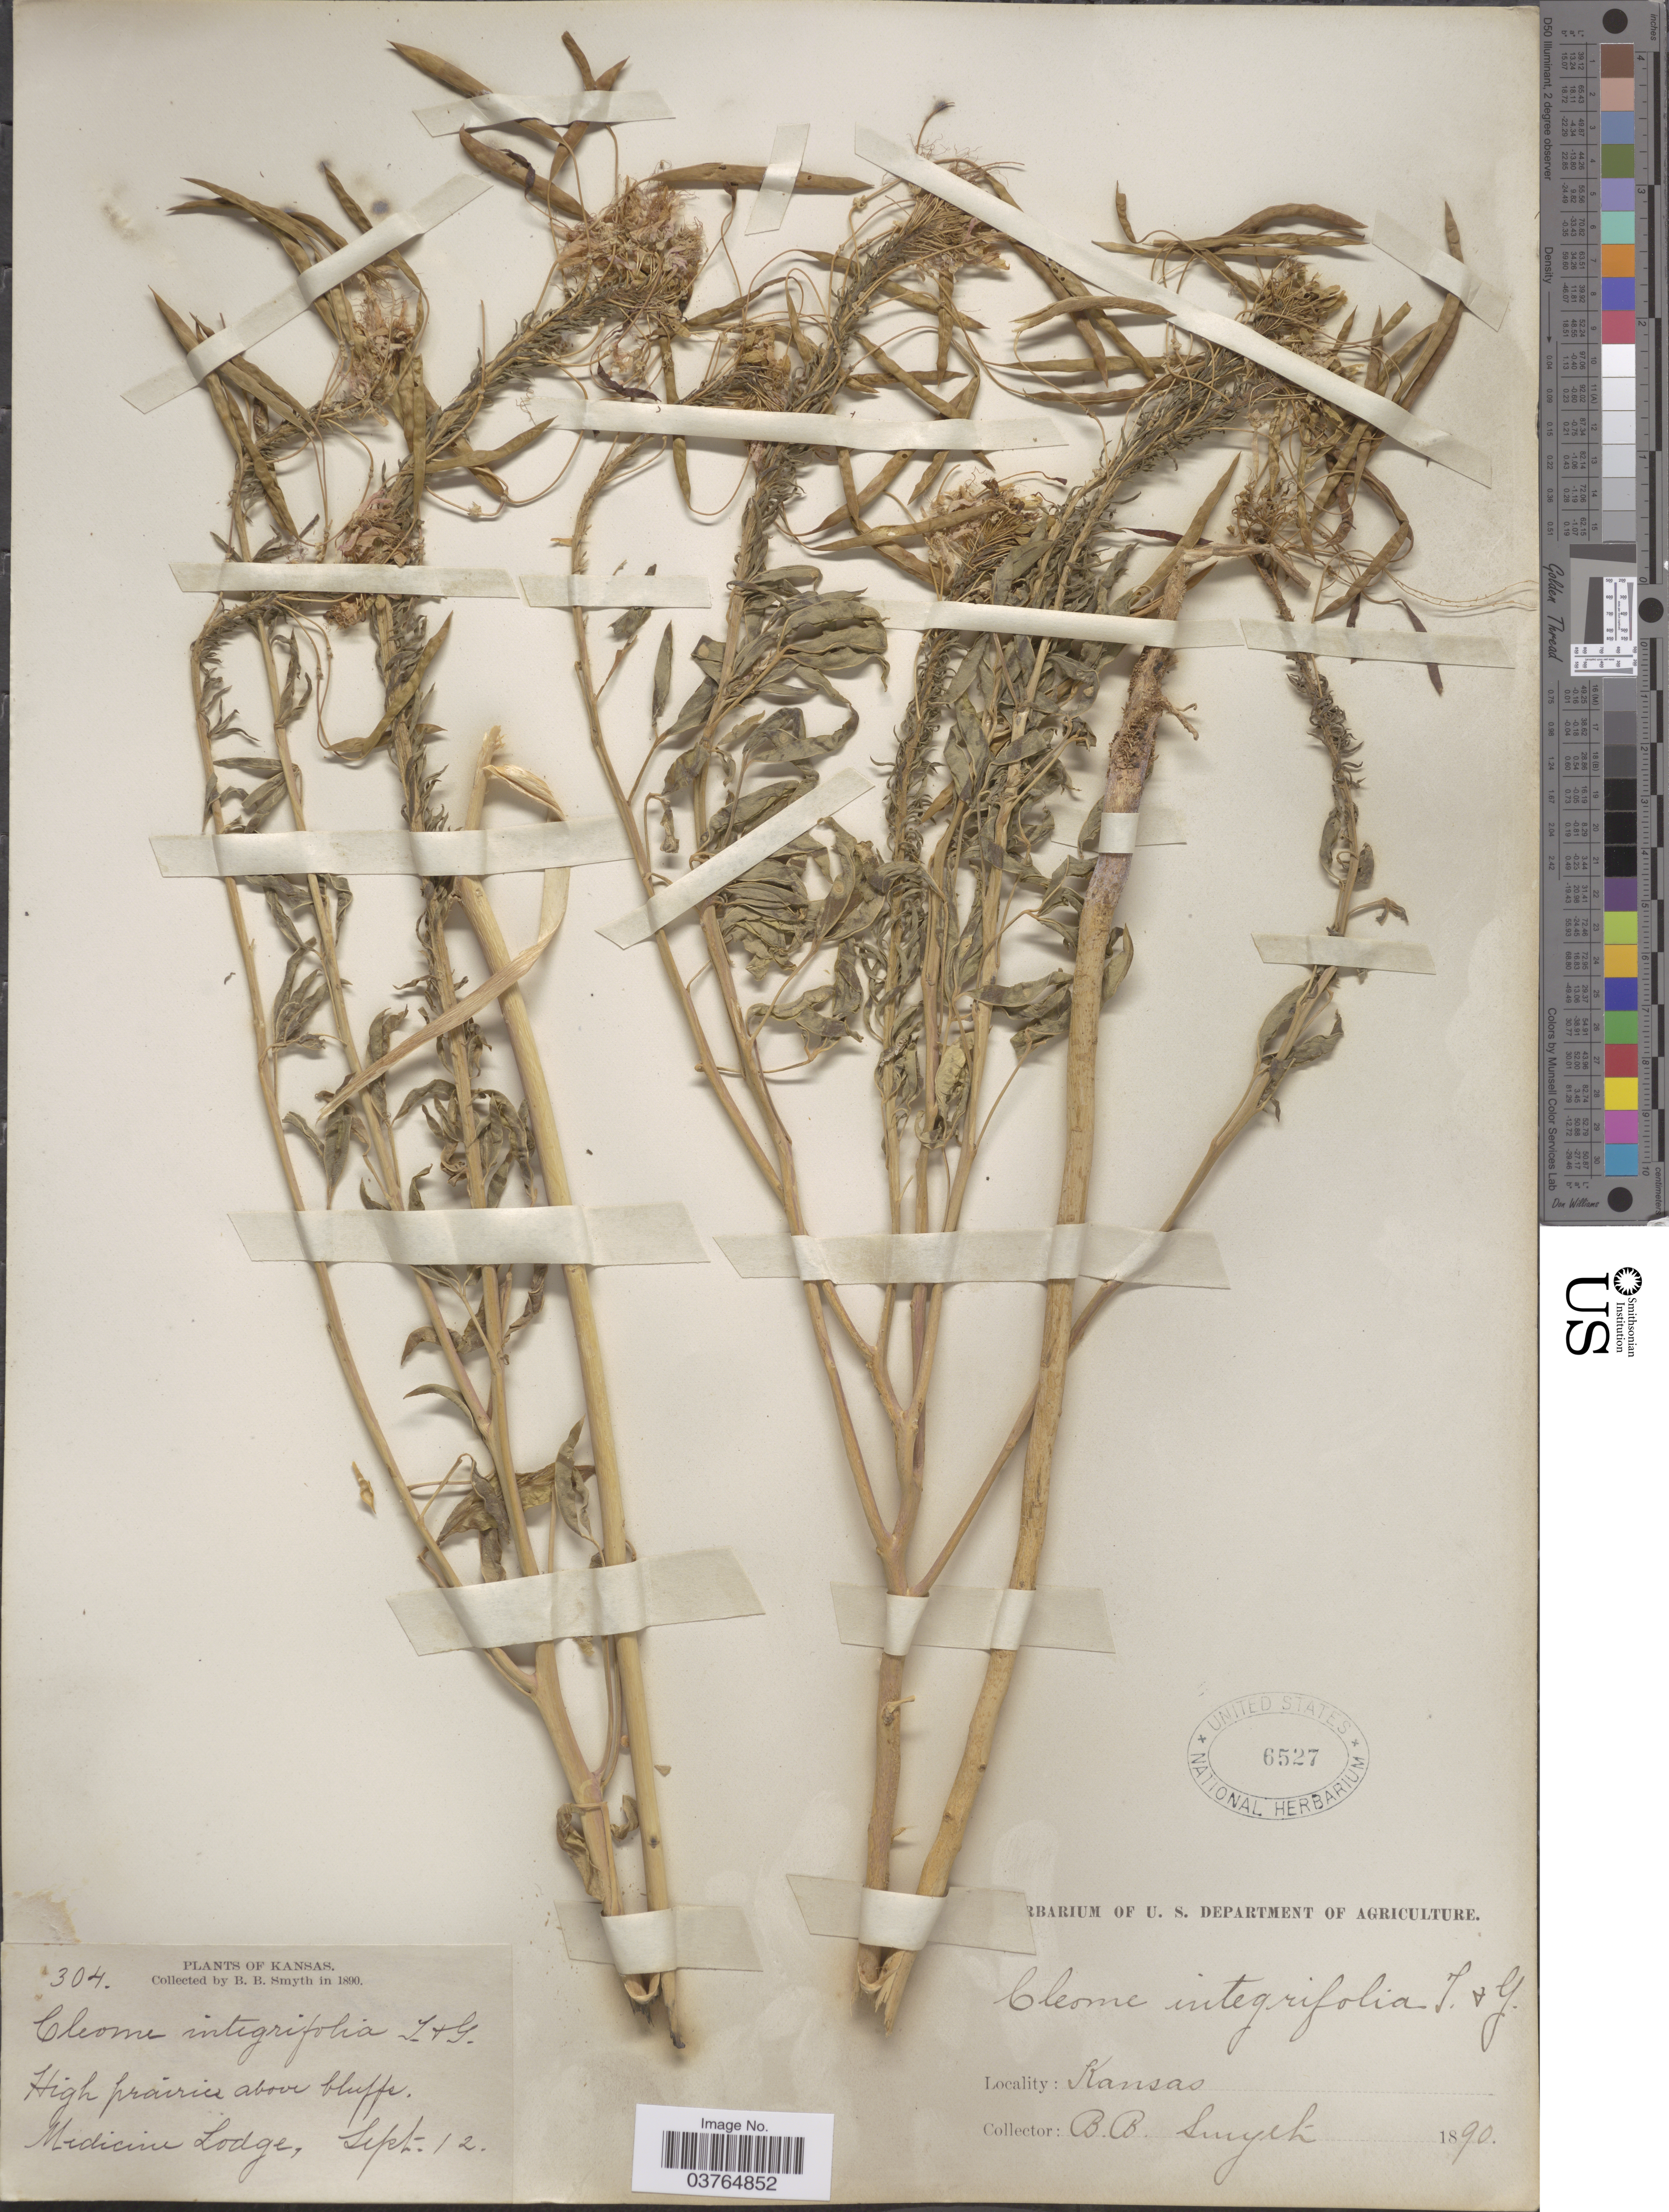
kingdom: Plantae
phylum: Tracheophyta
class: Magnoliopsida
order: Brassicales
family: Cleomaceae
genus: Cleomella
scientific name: Cleomella serrulata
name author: (Pursh) Roalson & J.C. Hall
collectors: B. Smyth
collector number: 304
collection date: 1890-09-12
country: United States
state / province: Kansas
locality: Medicine Lodge.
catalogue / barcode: US 6527